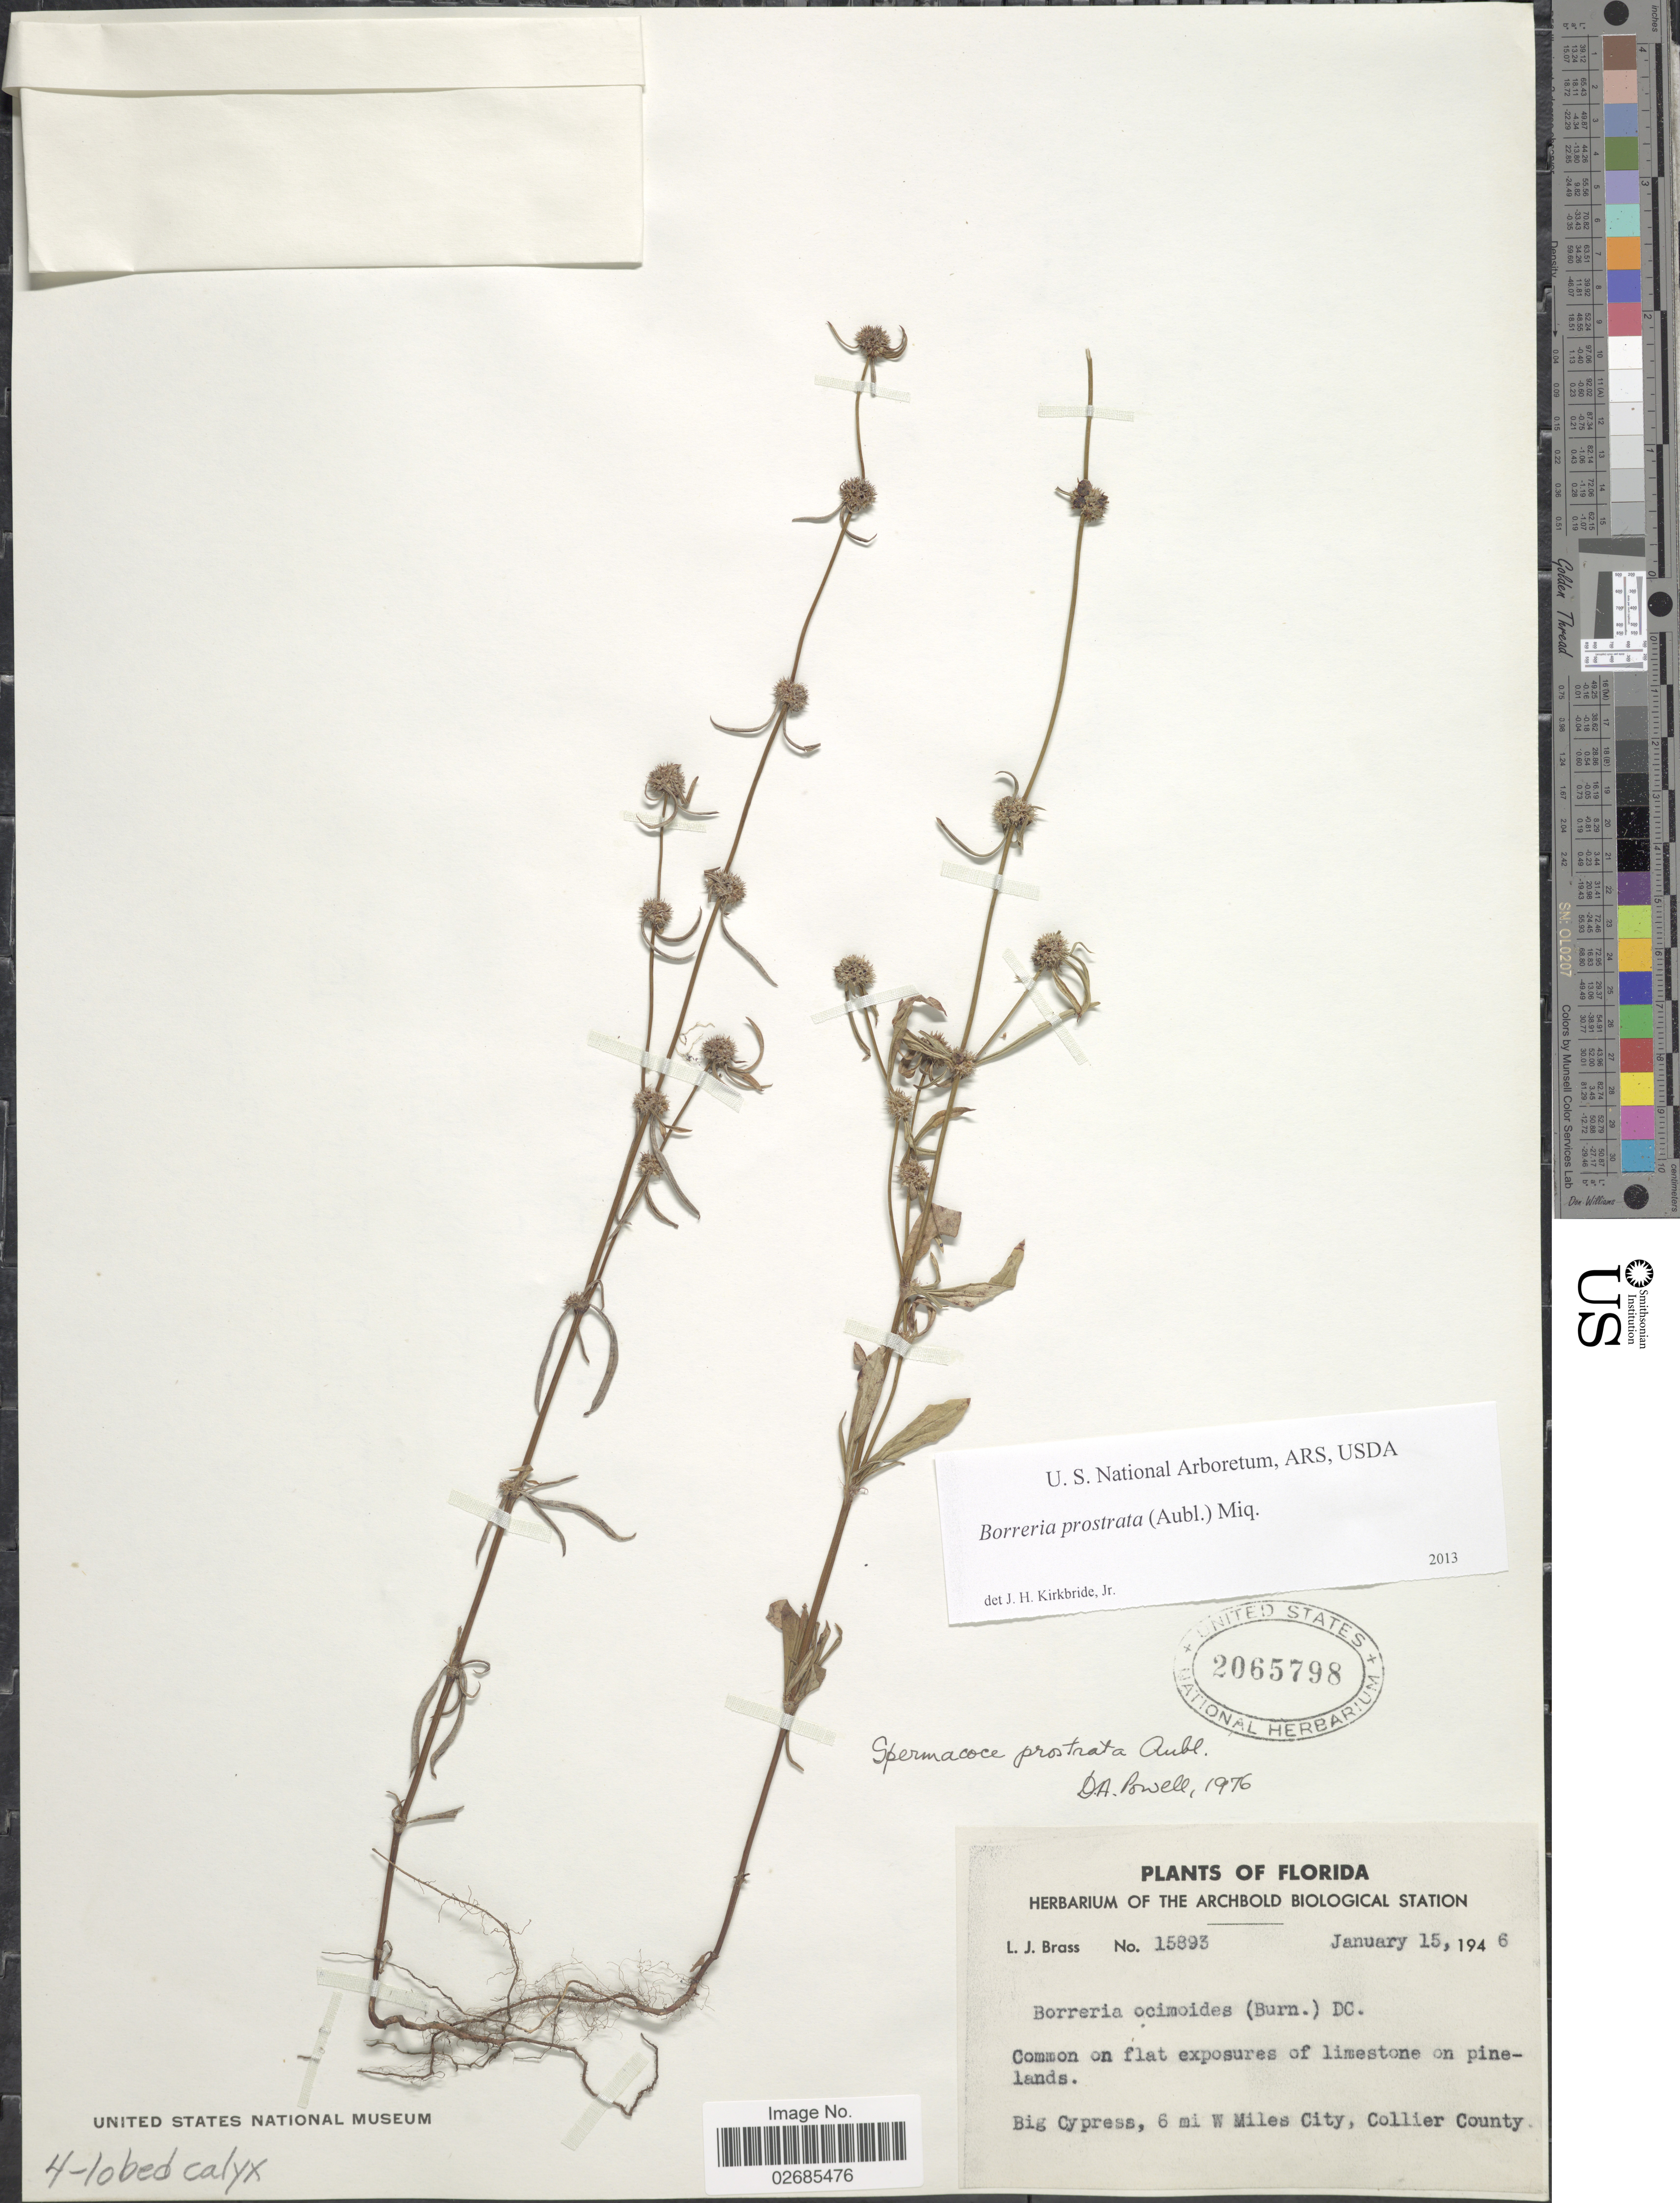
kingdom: Plantae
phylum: Tracheophyta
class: Magnoliopsida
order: Gentianales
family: Rubiaceae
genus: Borreria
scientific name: Borreria prostrata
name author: (Aubl.) Miq.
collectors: L. J. Brass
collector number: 15893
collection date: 1946-01-15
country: United States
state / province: Florida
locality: Big Cypress, 6 mi W Miles City, Collier County.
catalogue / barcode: US 2065798